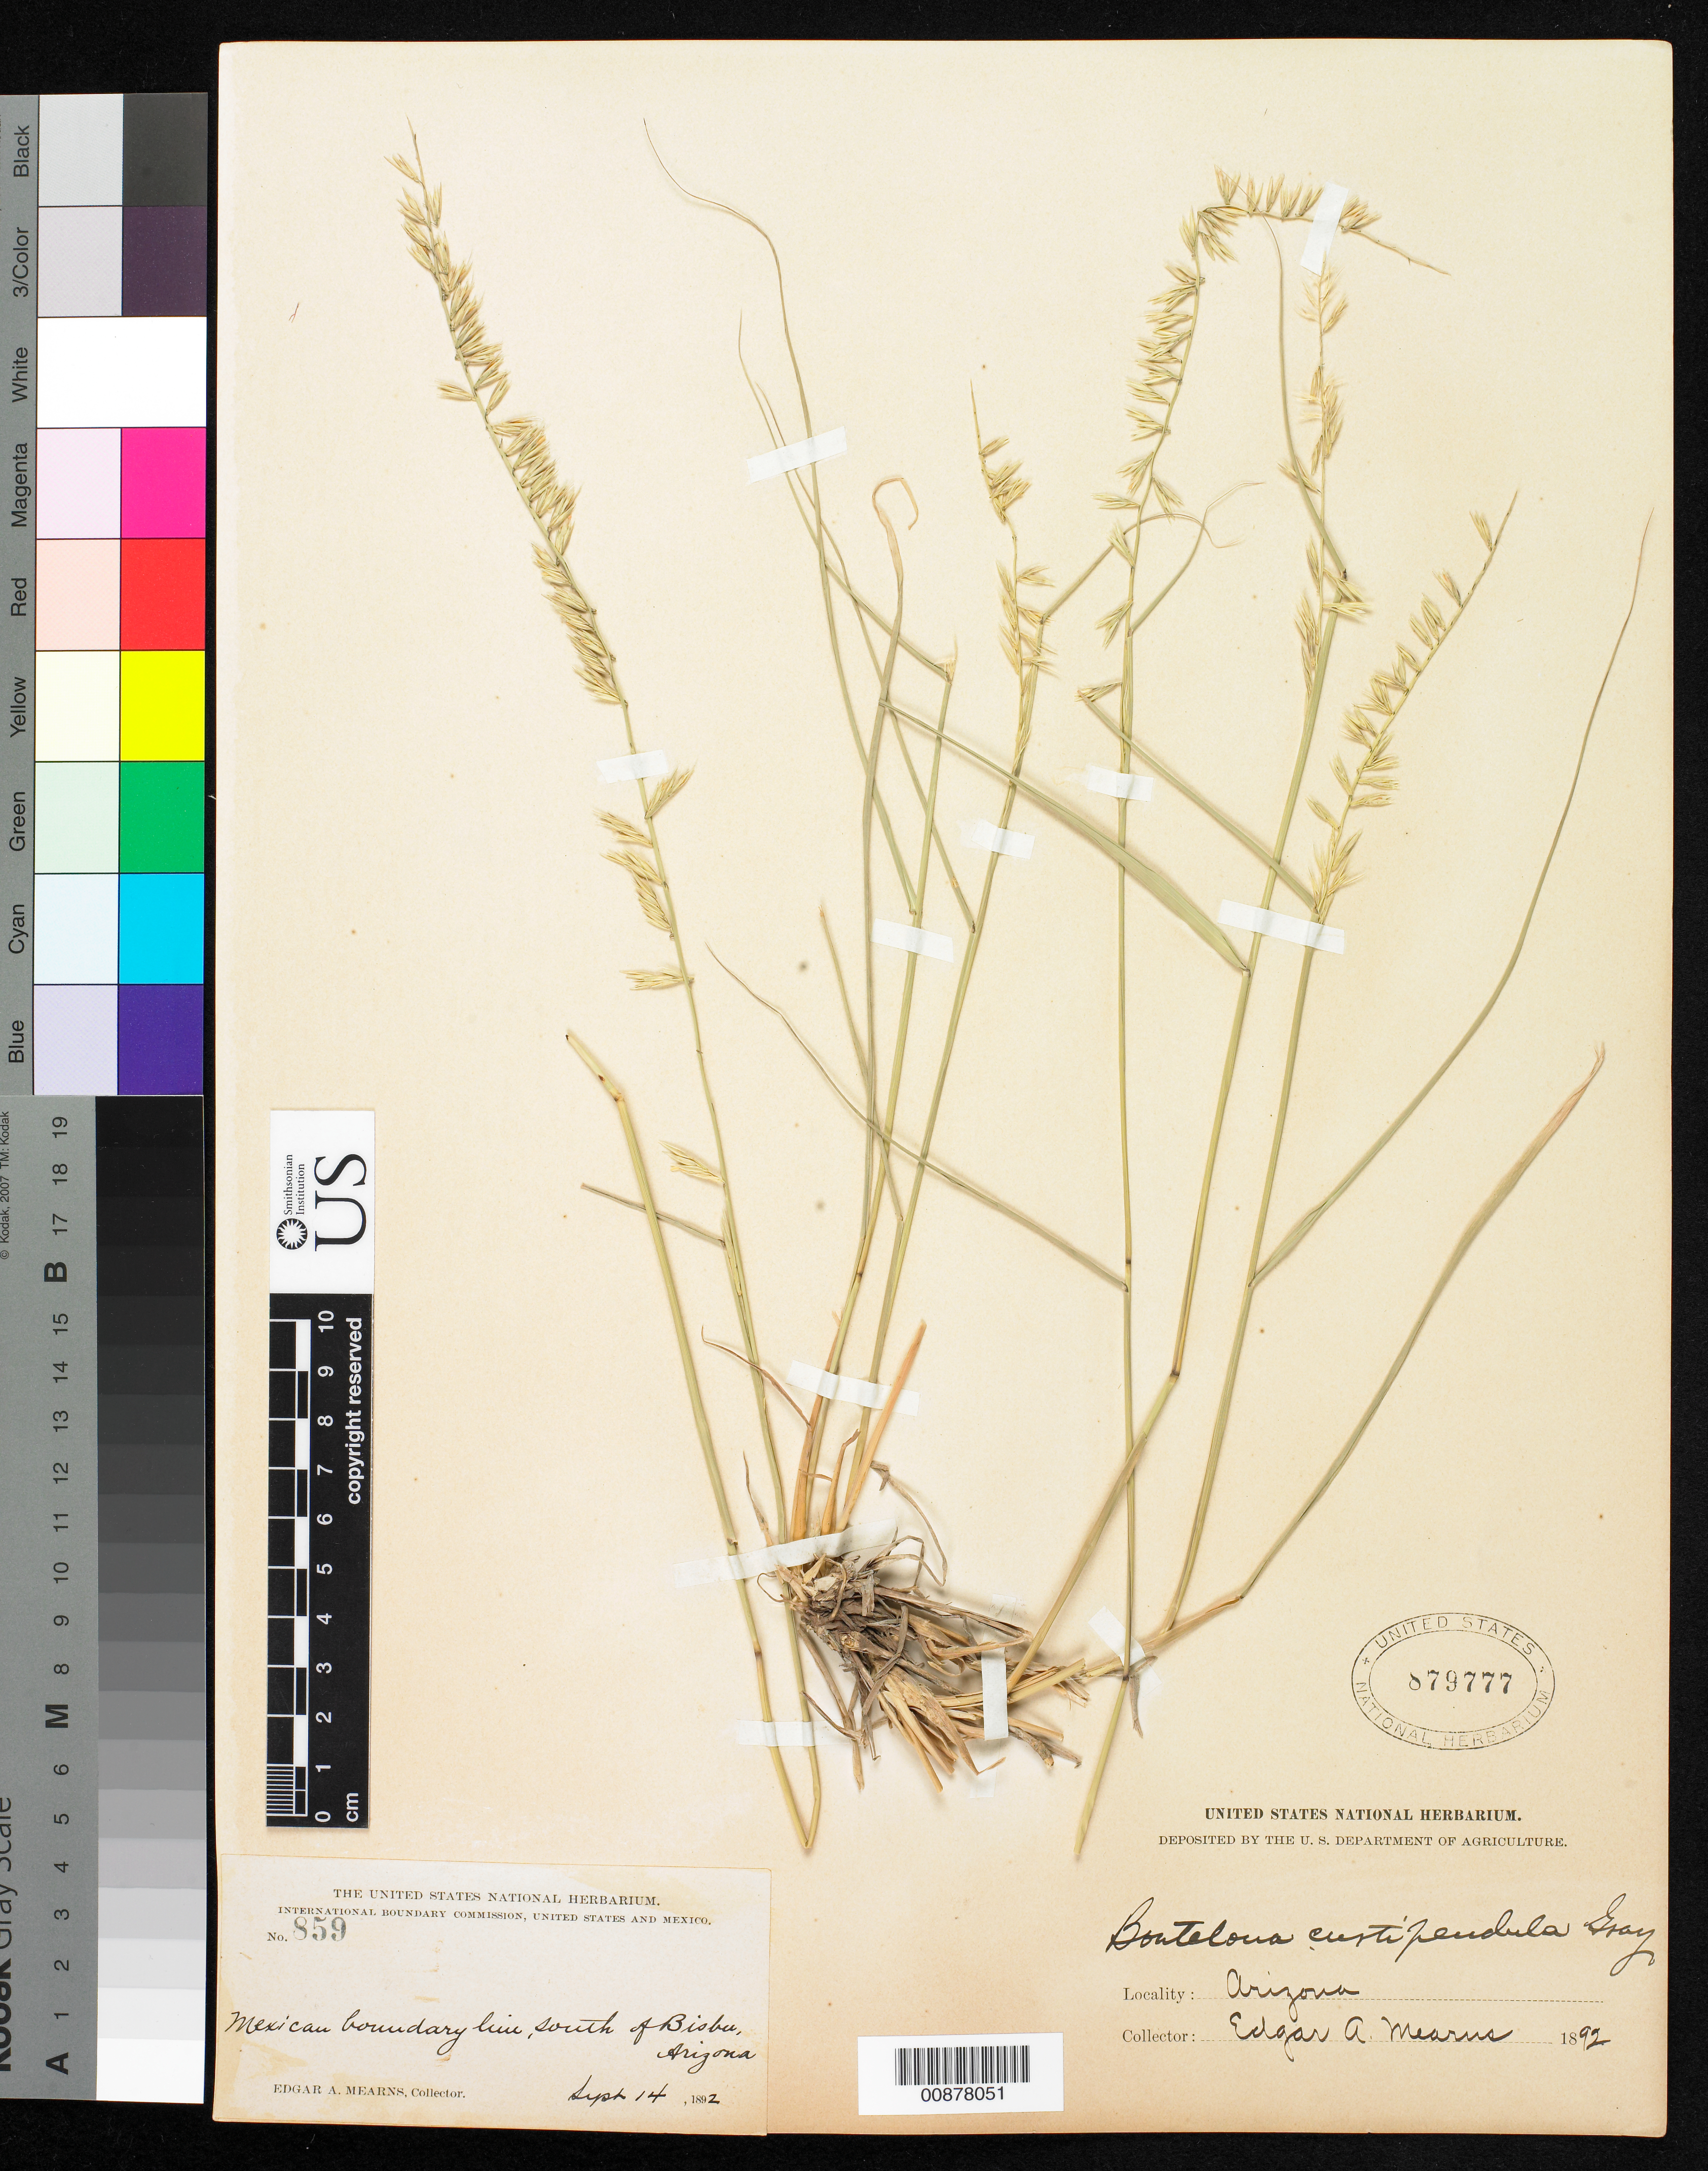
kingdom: Plantae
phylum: Tracheophyta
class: Liliopsida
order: Poales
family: Poaceae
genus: Bouteloua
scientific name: Bouteloua curtipendula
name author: (Michx.) Torr.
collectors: E. A. Mearns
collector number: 859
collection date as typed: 14 Sep 1892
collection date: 1892-09-14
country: United States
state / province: Arizona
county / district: Cochise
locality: Mexican Boundary Line, S of Bisbee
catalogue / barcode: US 879777